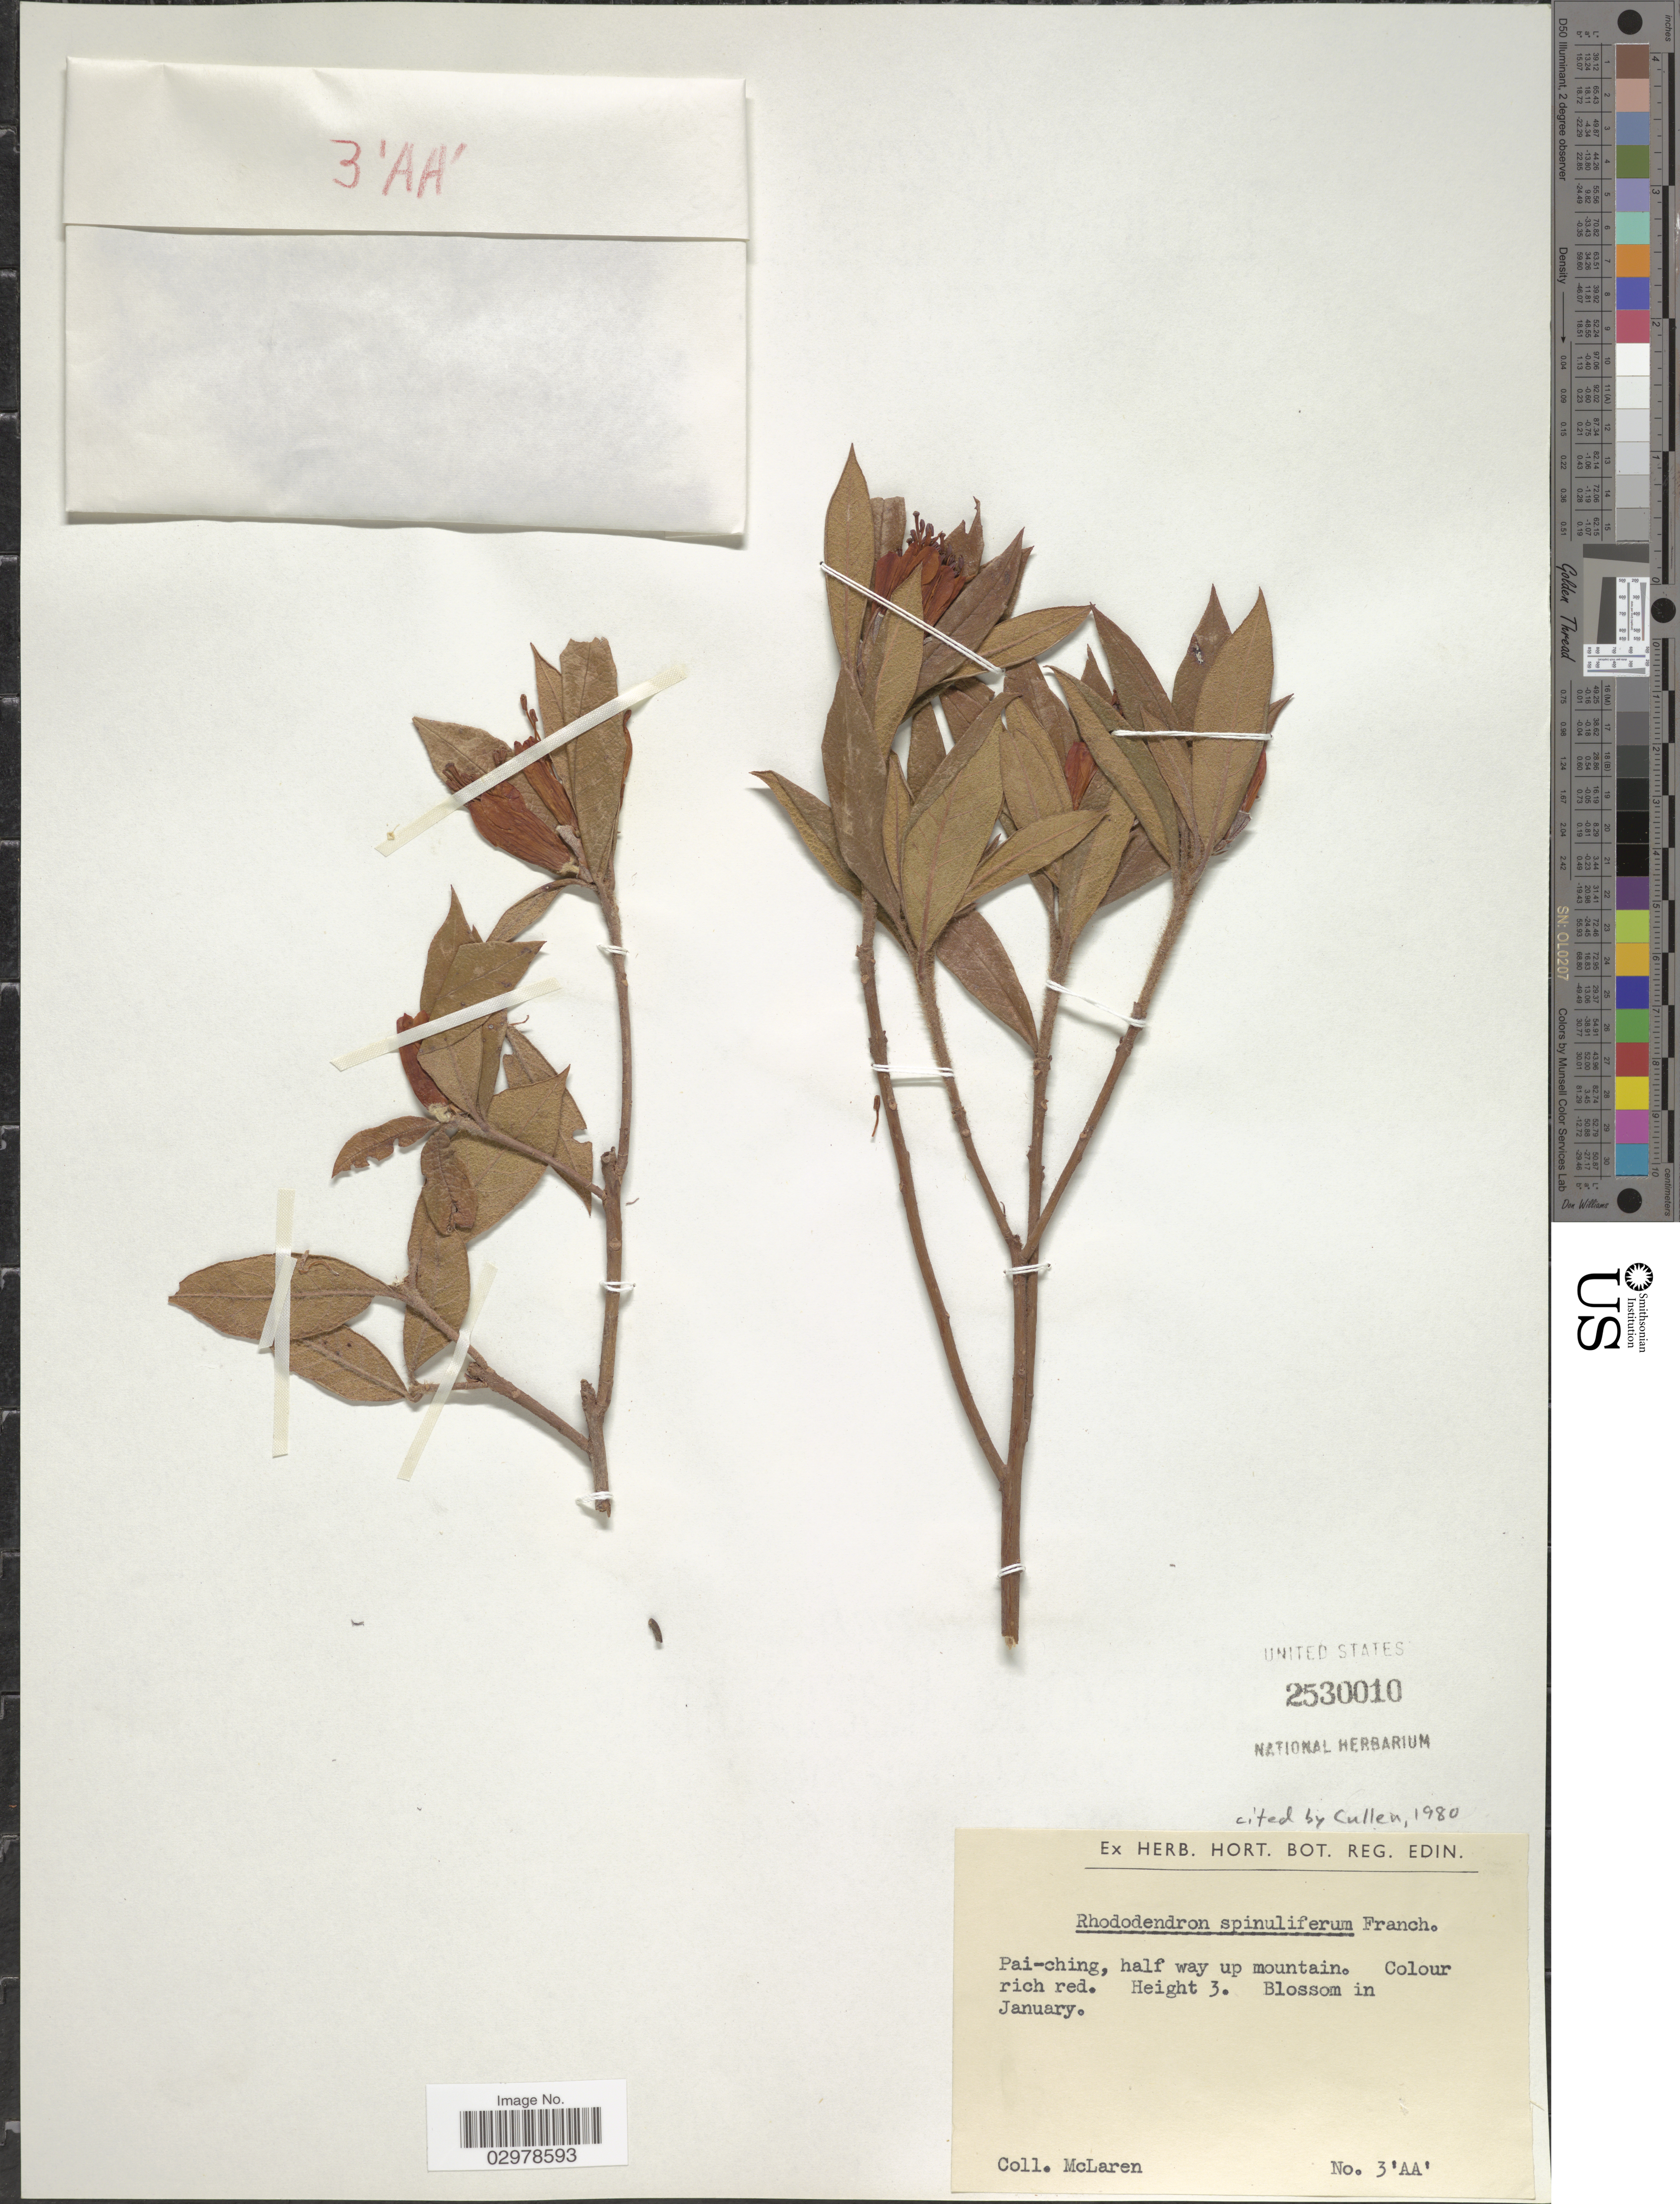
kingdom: Plantae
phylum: Tracheophyta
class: Magnoliopsida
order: Ericales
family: Ericaceae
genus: Rhododendron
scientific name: Rhododendron spinuliferum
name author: Franch.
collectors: McLaren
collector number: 3 'AA'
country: China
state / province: Shanxi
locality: Pai-ching, half way up mountain.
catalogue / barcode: US 2530010